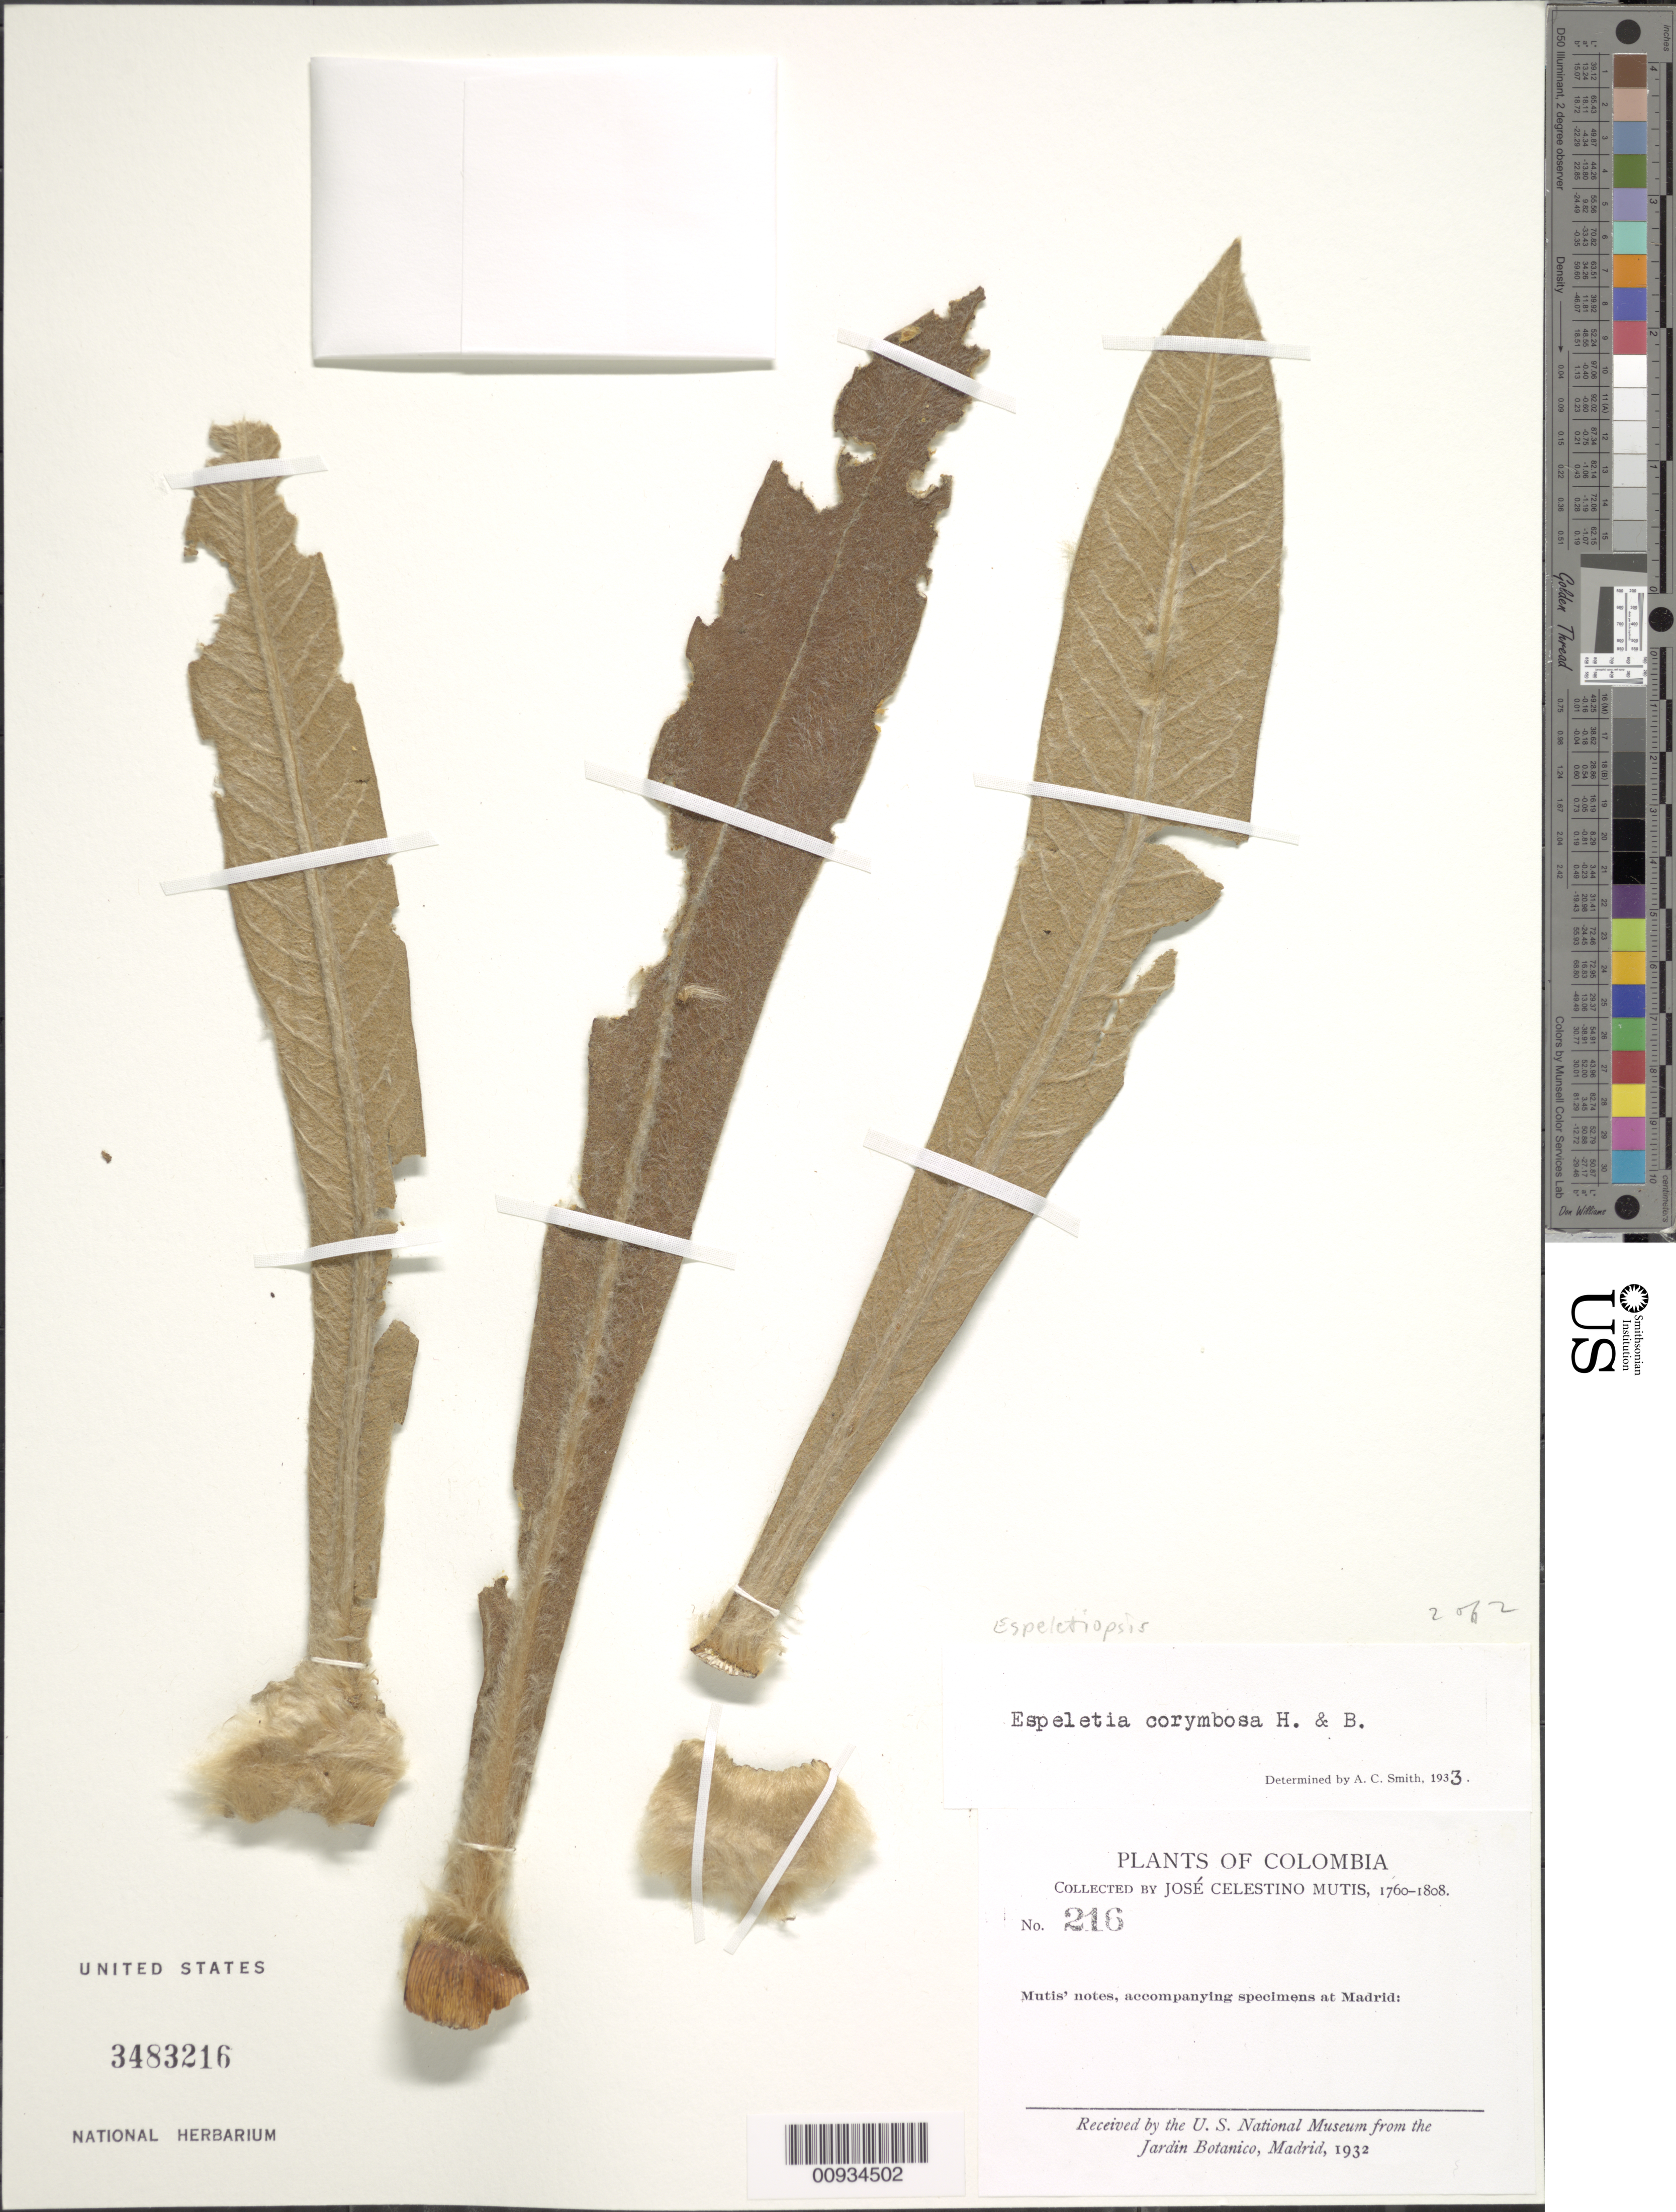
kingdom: Plantae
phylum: Tracheophyta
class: Magnoliopsida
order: Asterales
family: Asteraceae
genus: Espeletiopsis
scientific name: Espeletiopsis corymbosa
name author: (Humb. & Bonpl.) Cuatrec.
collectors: J. C. B. Mutis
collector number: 216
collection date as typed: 1808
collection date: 1760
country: Colombia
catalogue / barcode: US 3483216